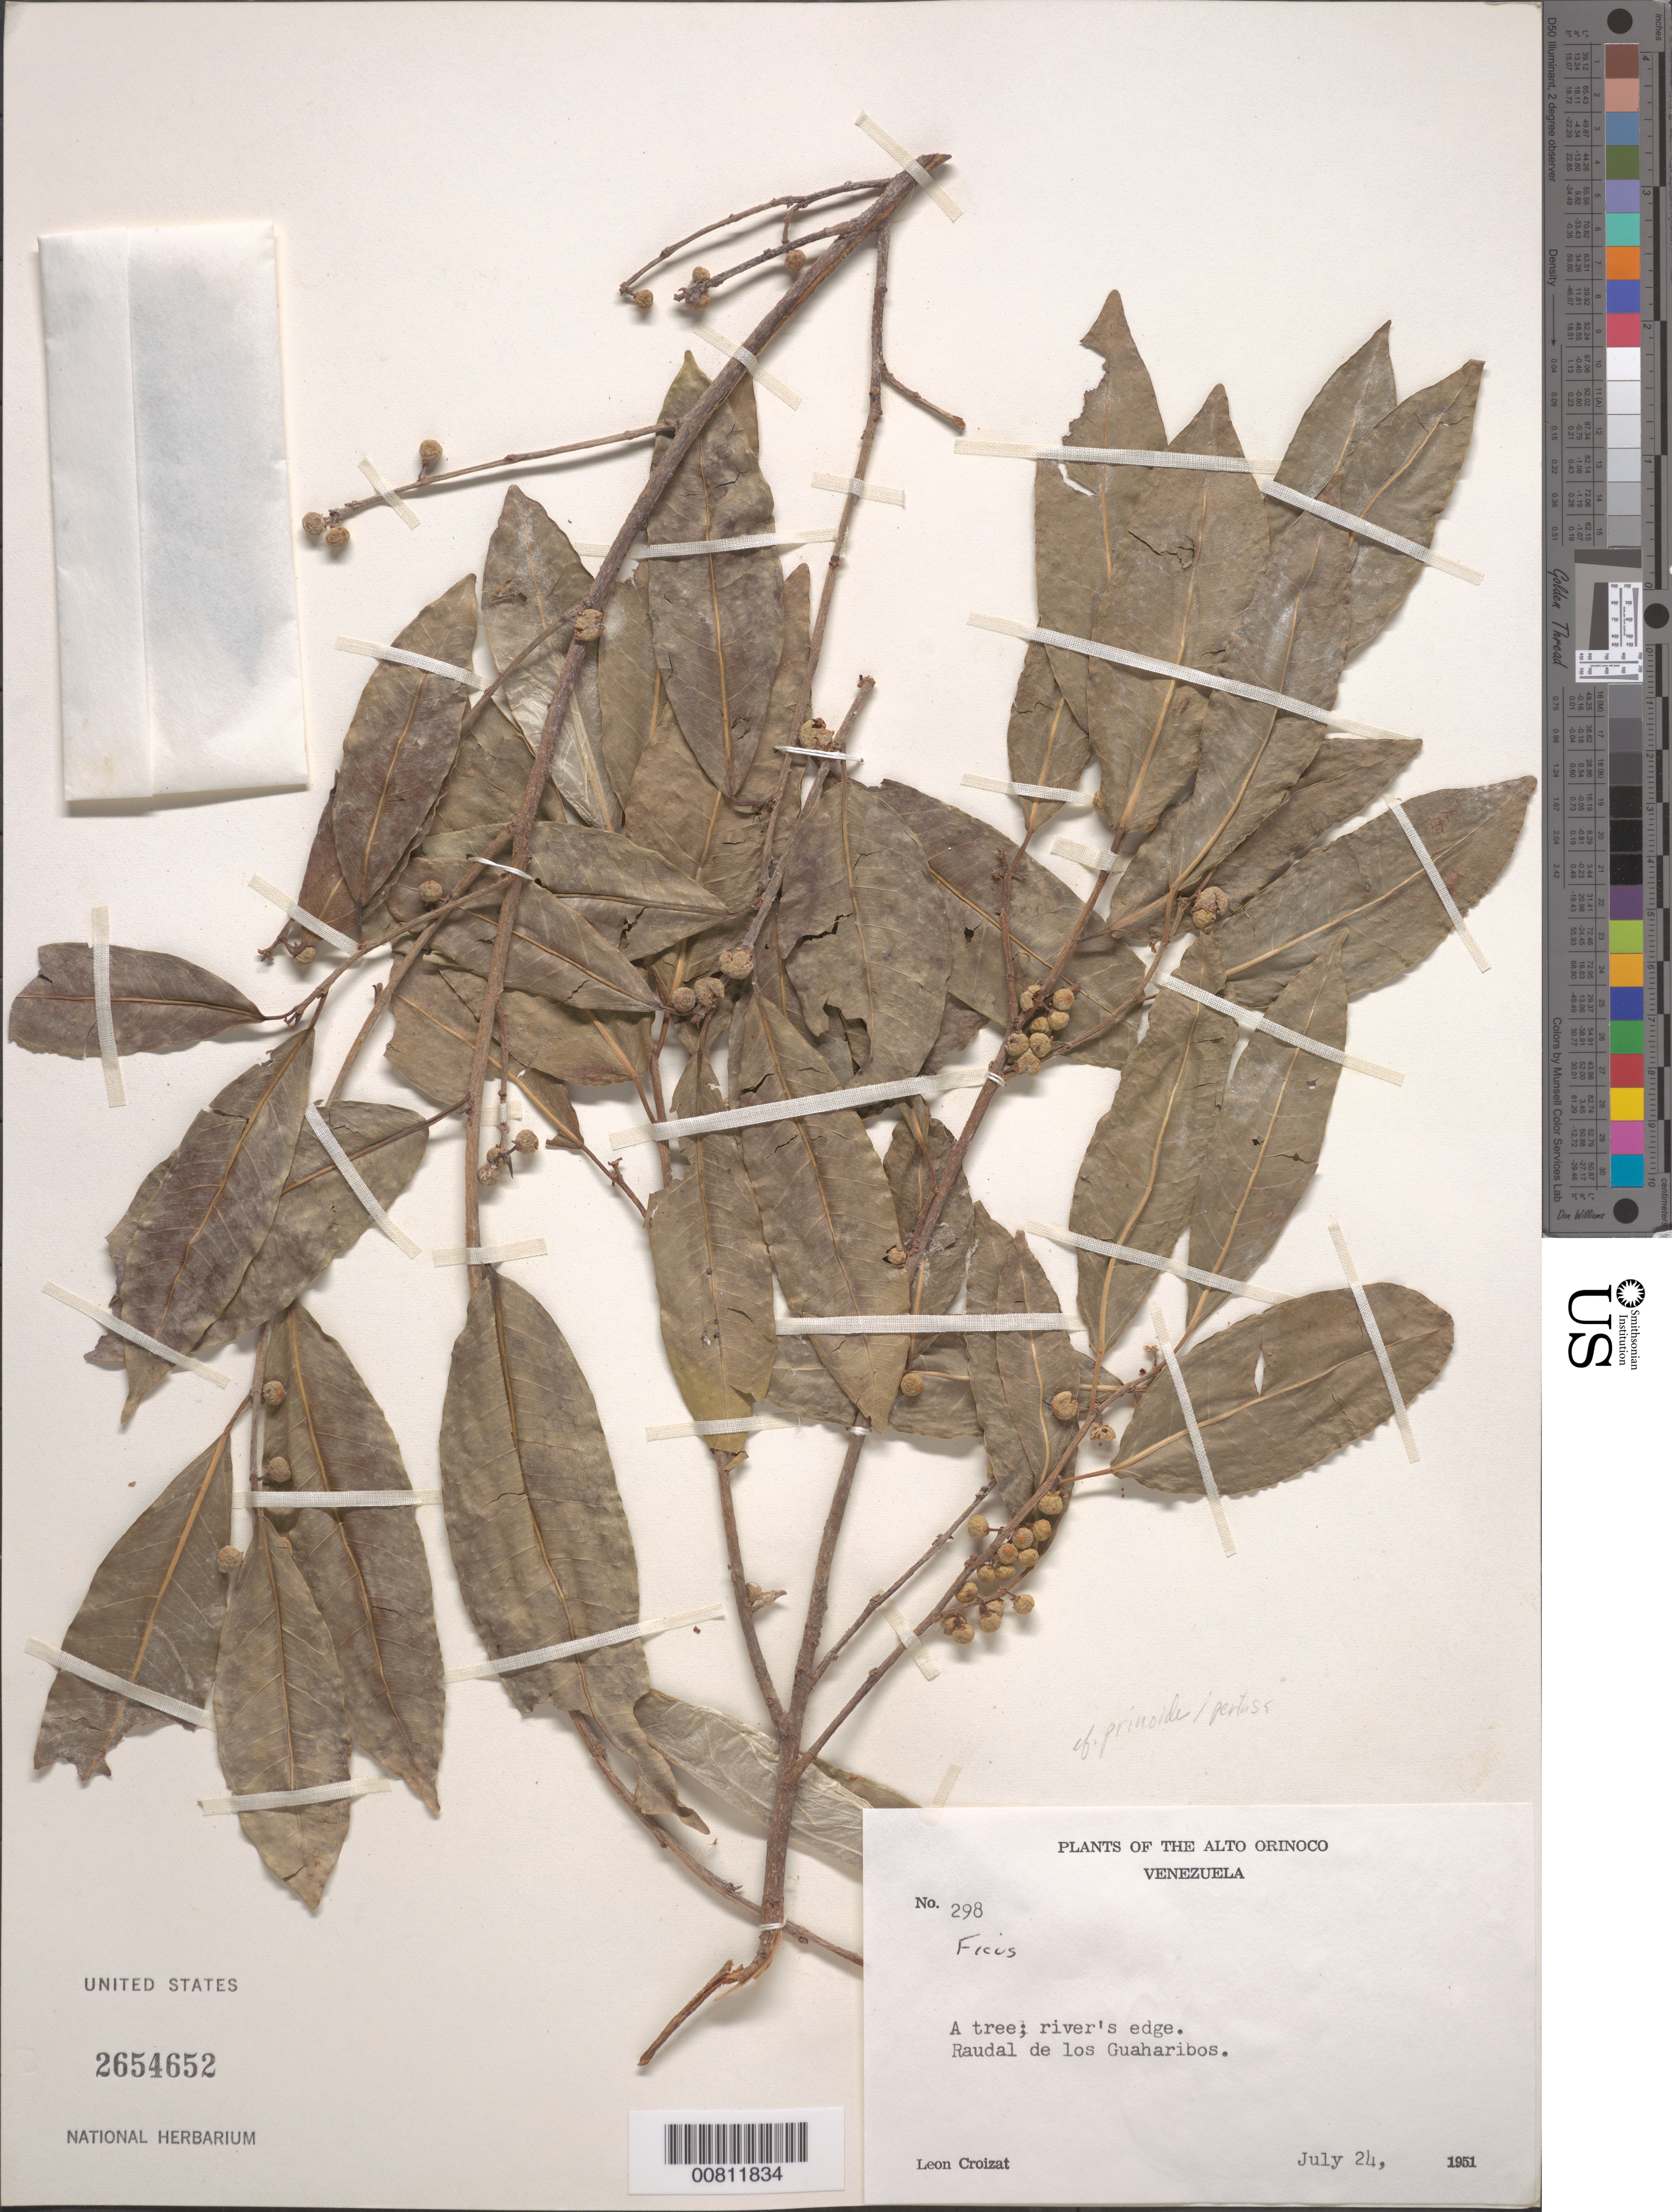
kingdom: Plantae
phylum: Tracheophyta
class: Magnoliopsida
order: Rosales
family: Moraceae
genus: Ficus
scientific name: Ficus sp.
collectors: L. C. M. Croizat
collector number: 298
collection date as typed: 24-Jul-51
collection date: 1951-07-24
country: Venezuela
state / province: Amazonas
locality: Alto Orinoco, Raudal de los Guaharibos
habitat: River's edge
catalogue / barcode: US 2654652